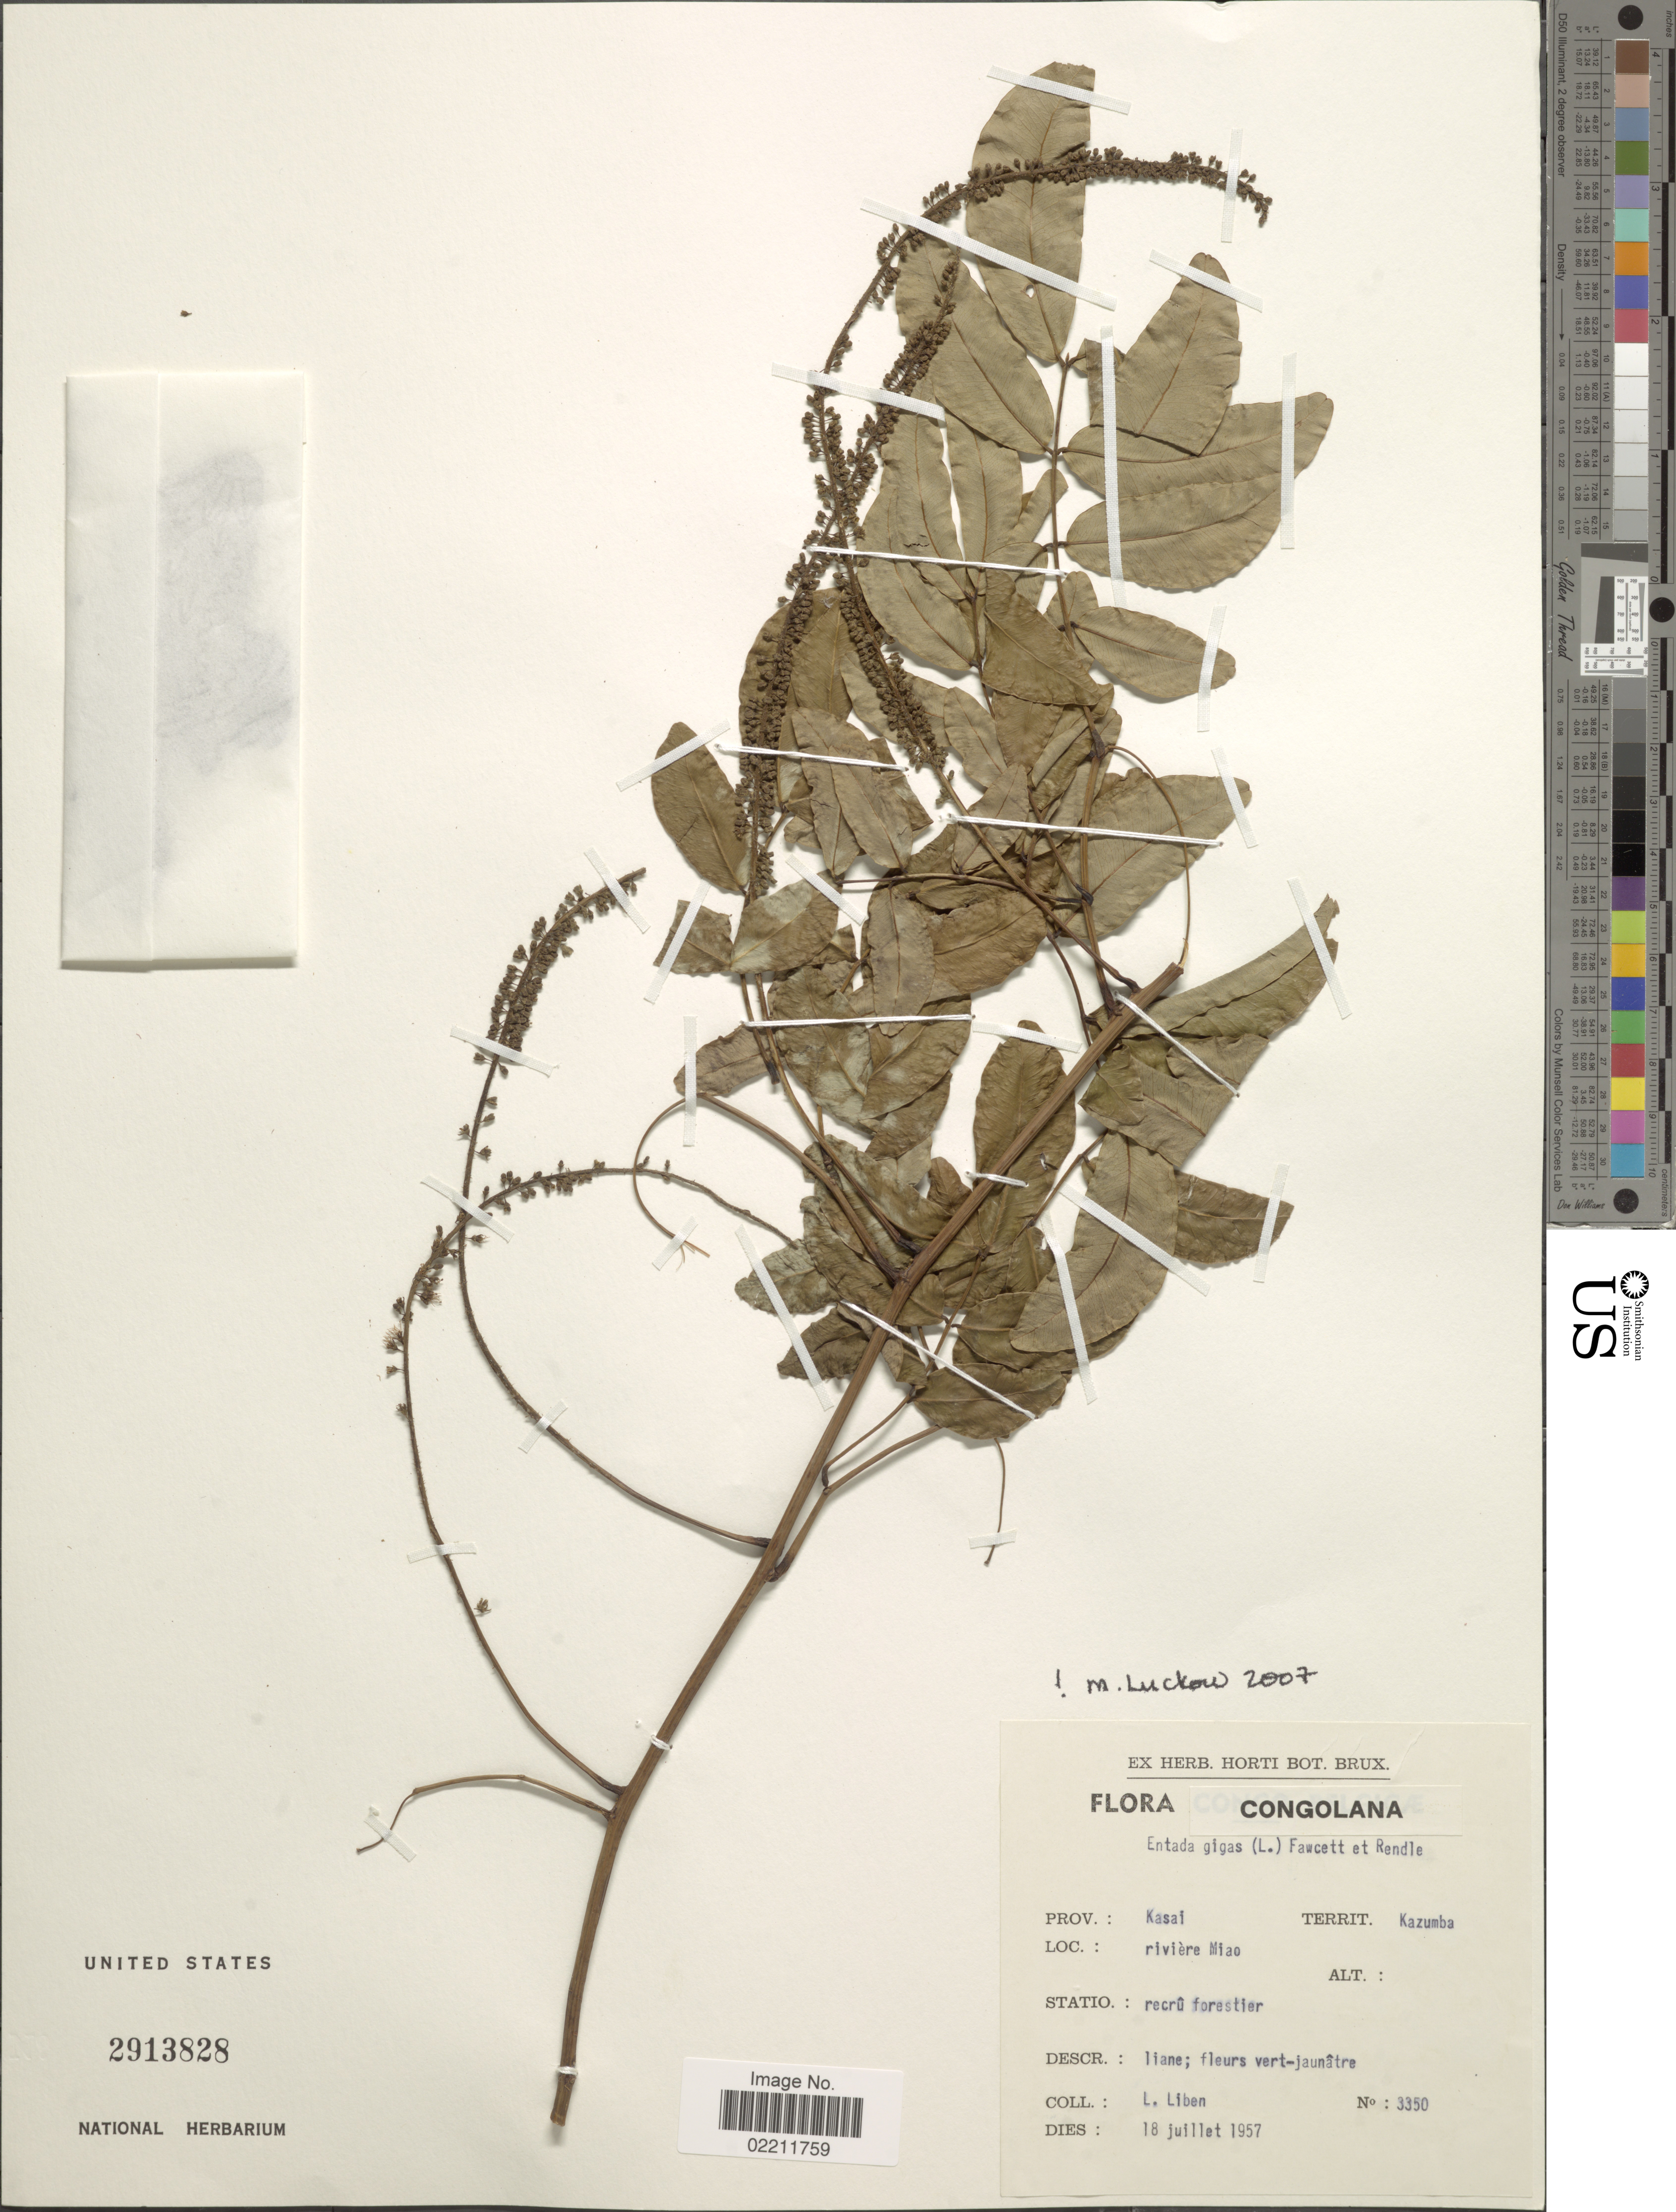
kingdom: Plantae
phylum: Tracheophyta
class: Magnoliopsida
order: Fabales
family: Fabaceae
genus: Entada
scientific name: Entada gigas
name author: (L.) Fawc. & Rendle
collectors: L. Liben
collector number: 3350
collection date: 1957-07-18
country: Congo, Democratic Republic of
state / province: Kasaï-Central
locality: Prov.: Kasai , territ. Kazumba riviere Miao.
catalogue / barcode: US 2913828